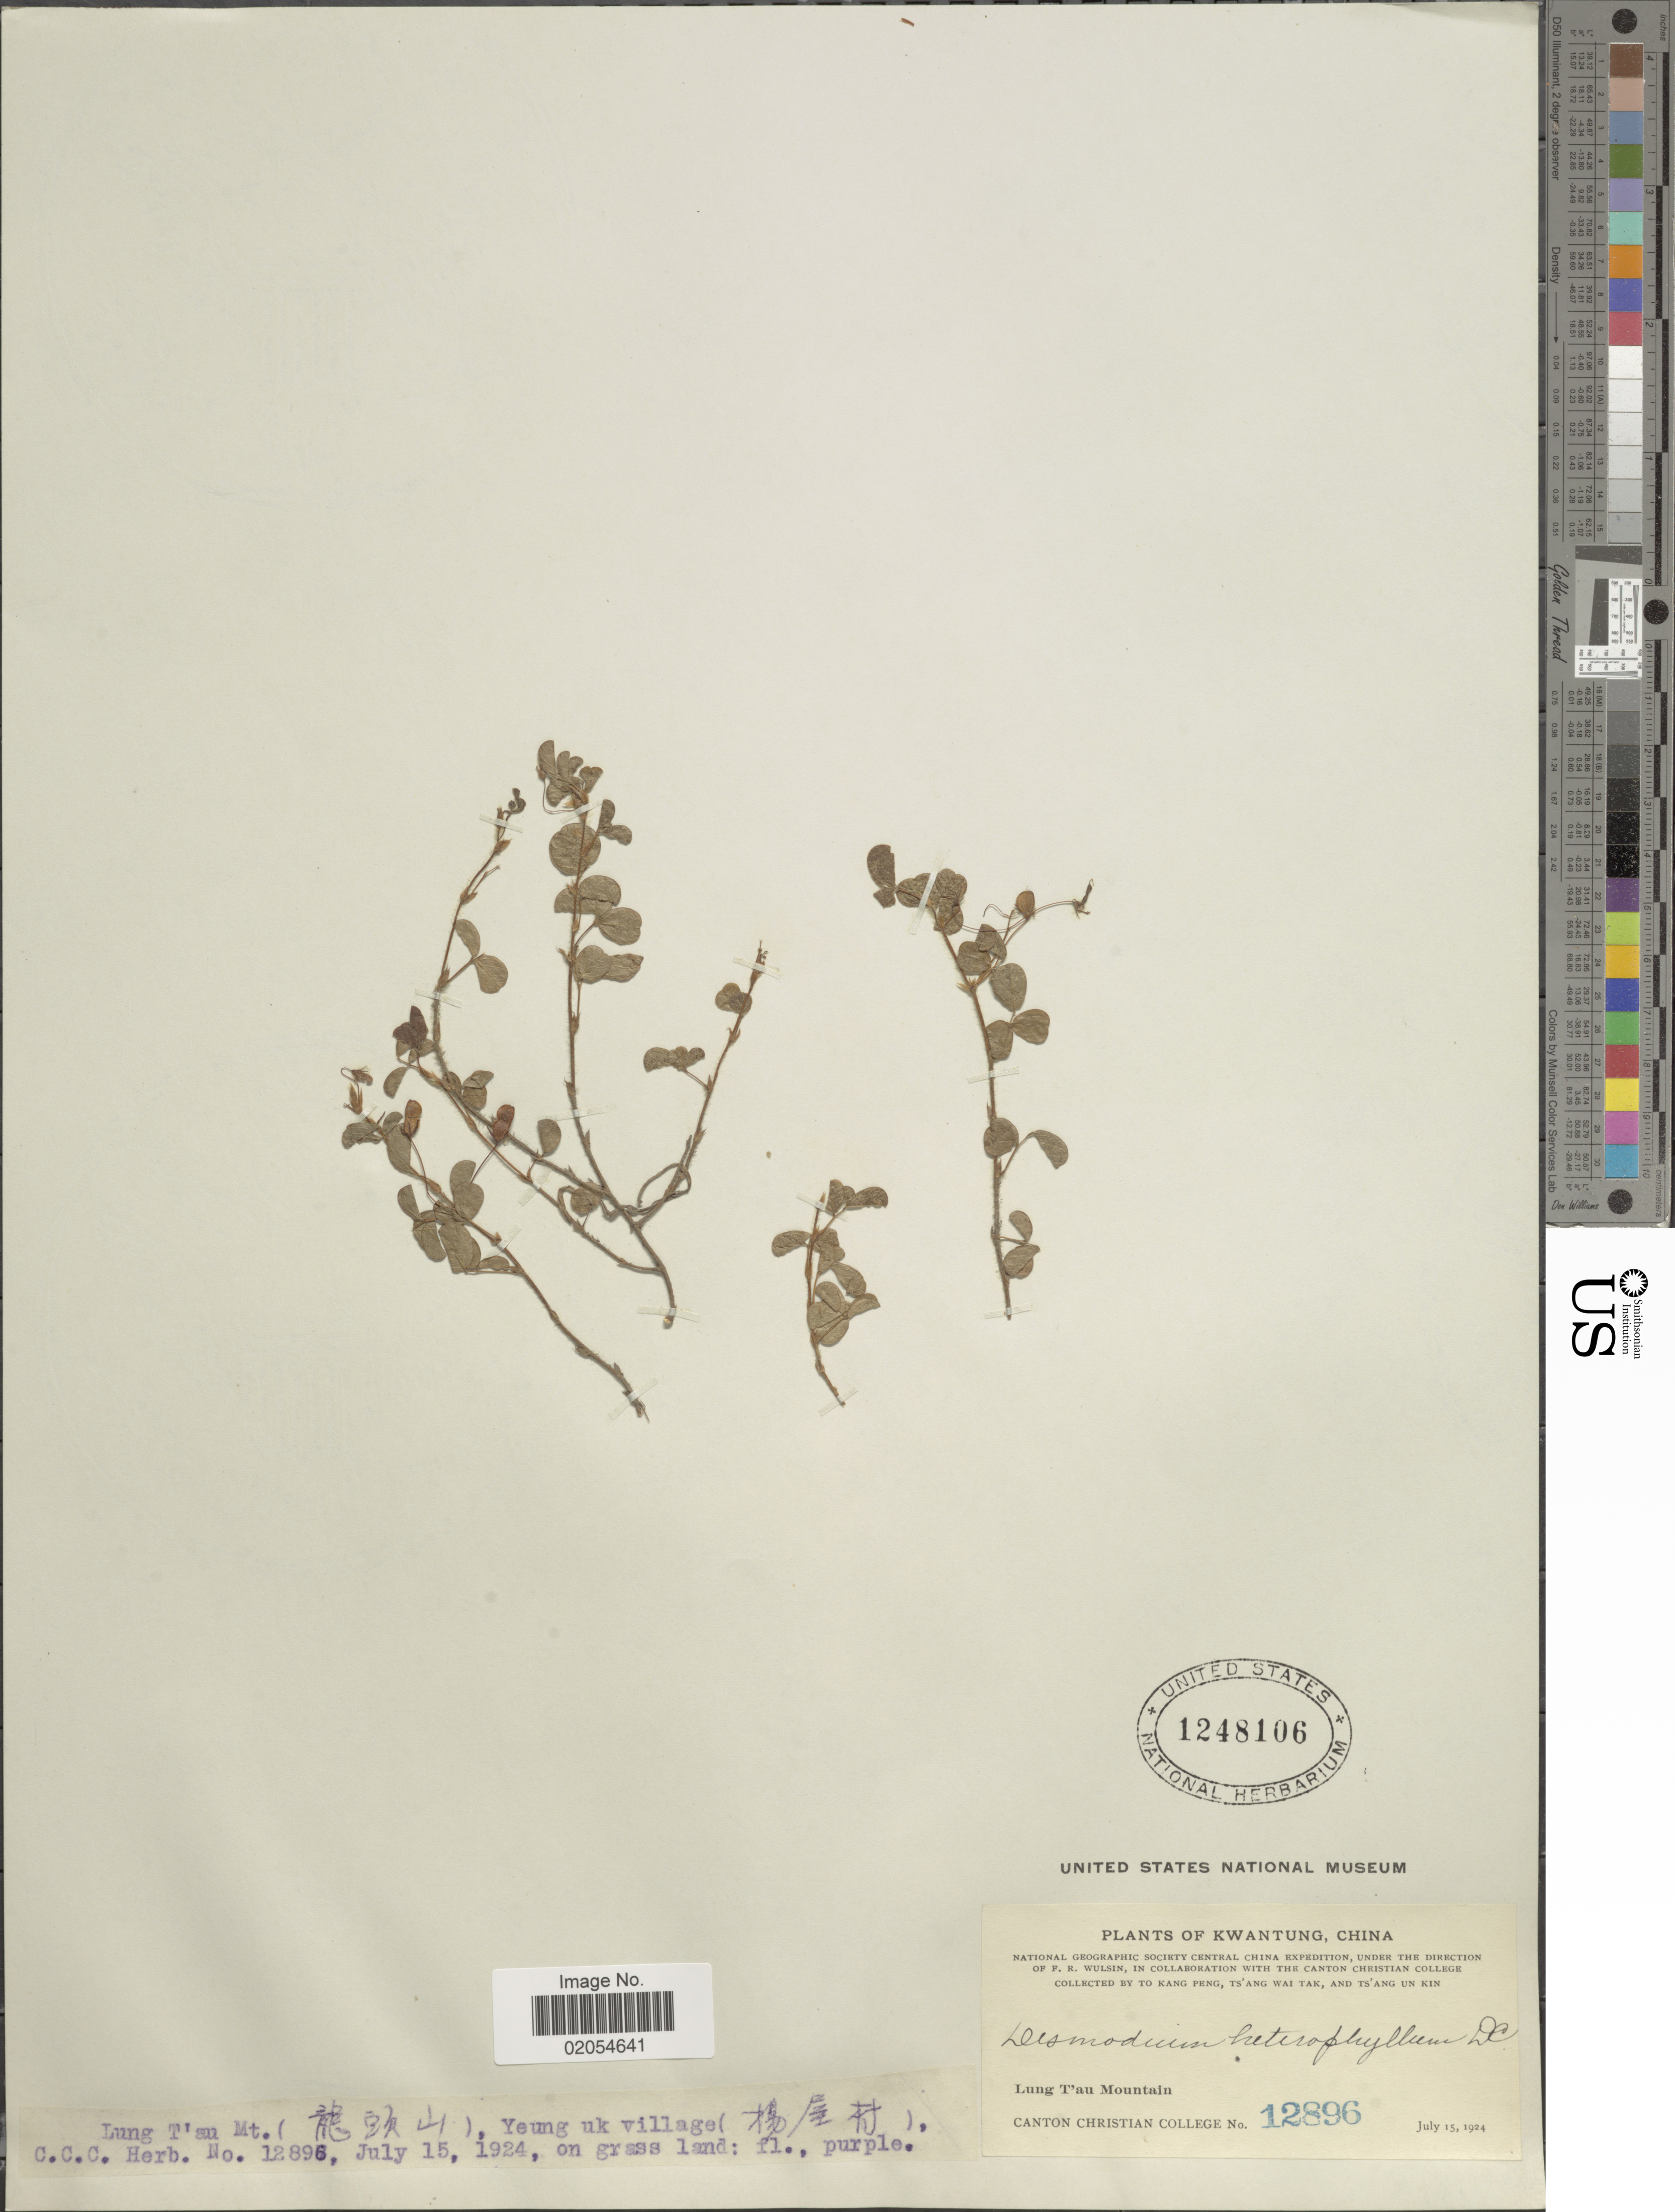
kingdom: Plantae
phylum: Tracheophyta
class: Magnoliopsida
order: Fabales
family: Fabaceae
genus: Grona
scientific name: Grona heterophylla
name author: (Willd.) H. Ohashi & K. Ohashi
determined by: Strong, Mark T., (BOT), Smithsonian Institution - National Museum of Natural History (UNITED STATES)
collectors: Canton Christian College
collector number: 12896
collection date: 1924-07-15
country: China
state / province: Guangdong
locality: Kwantung. Lung T'au Mt., Yeung uk village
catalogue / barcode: US 1248106